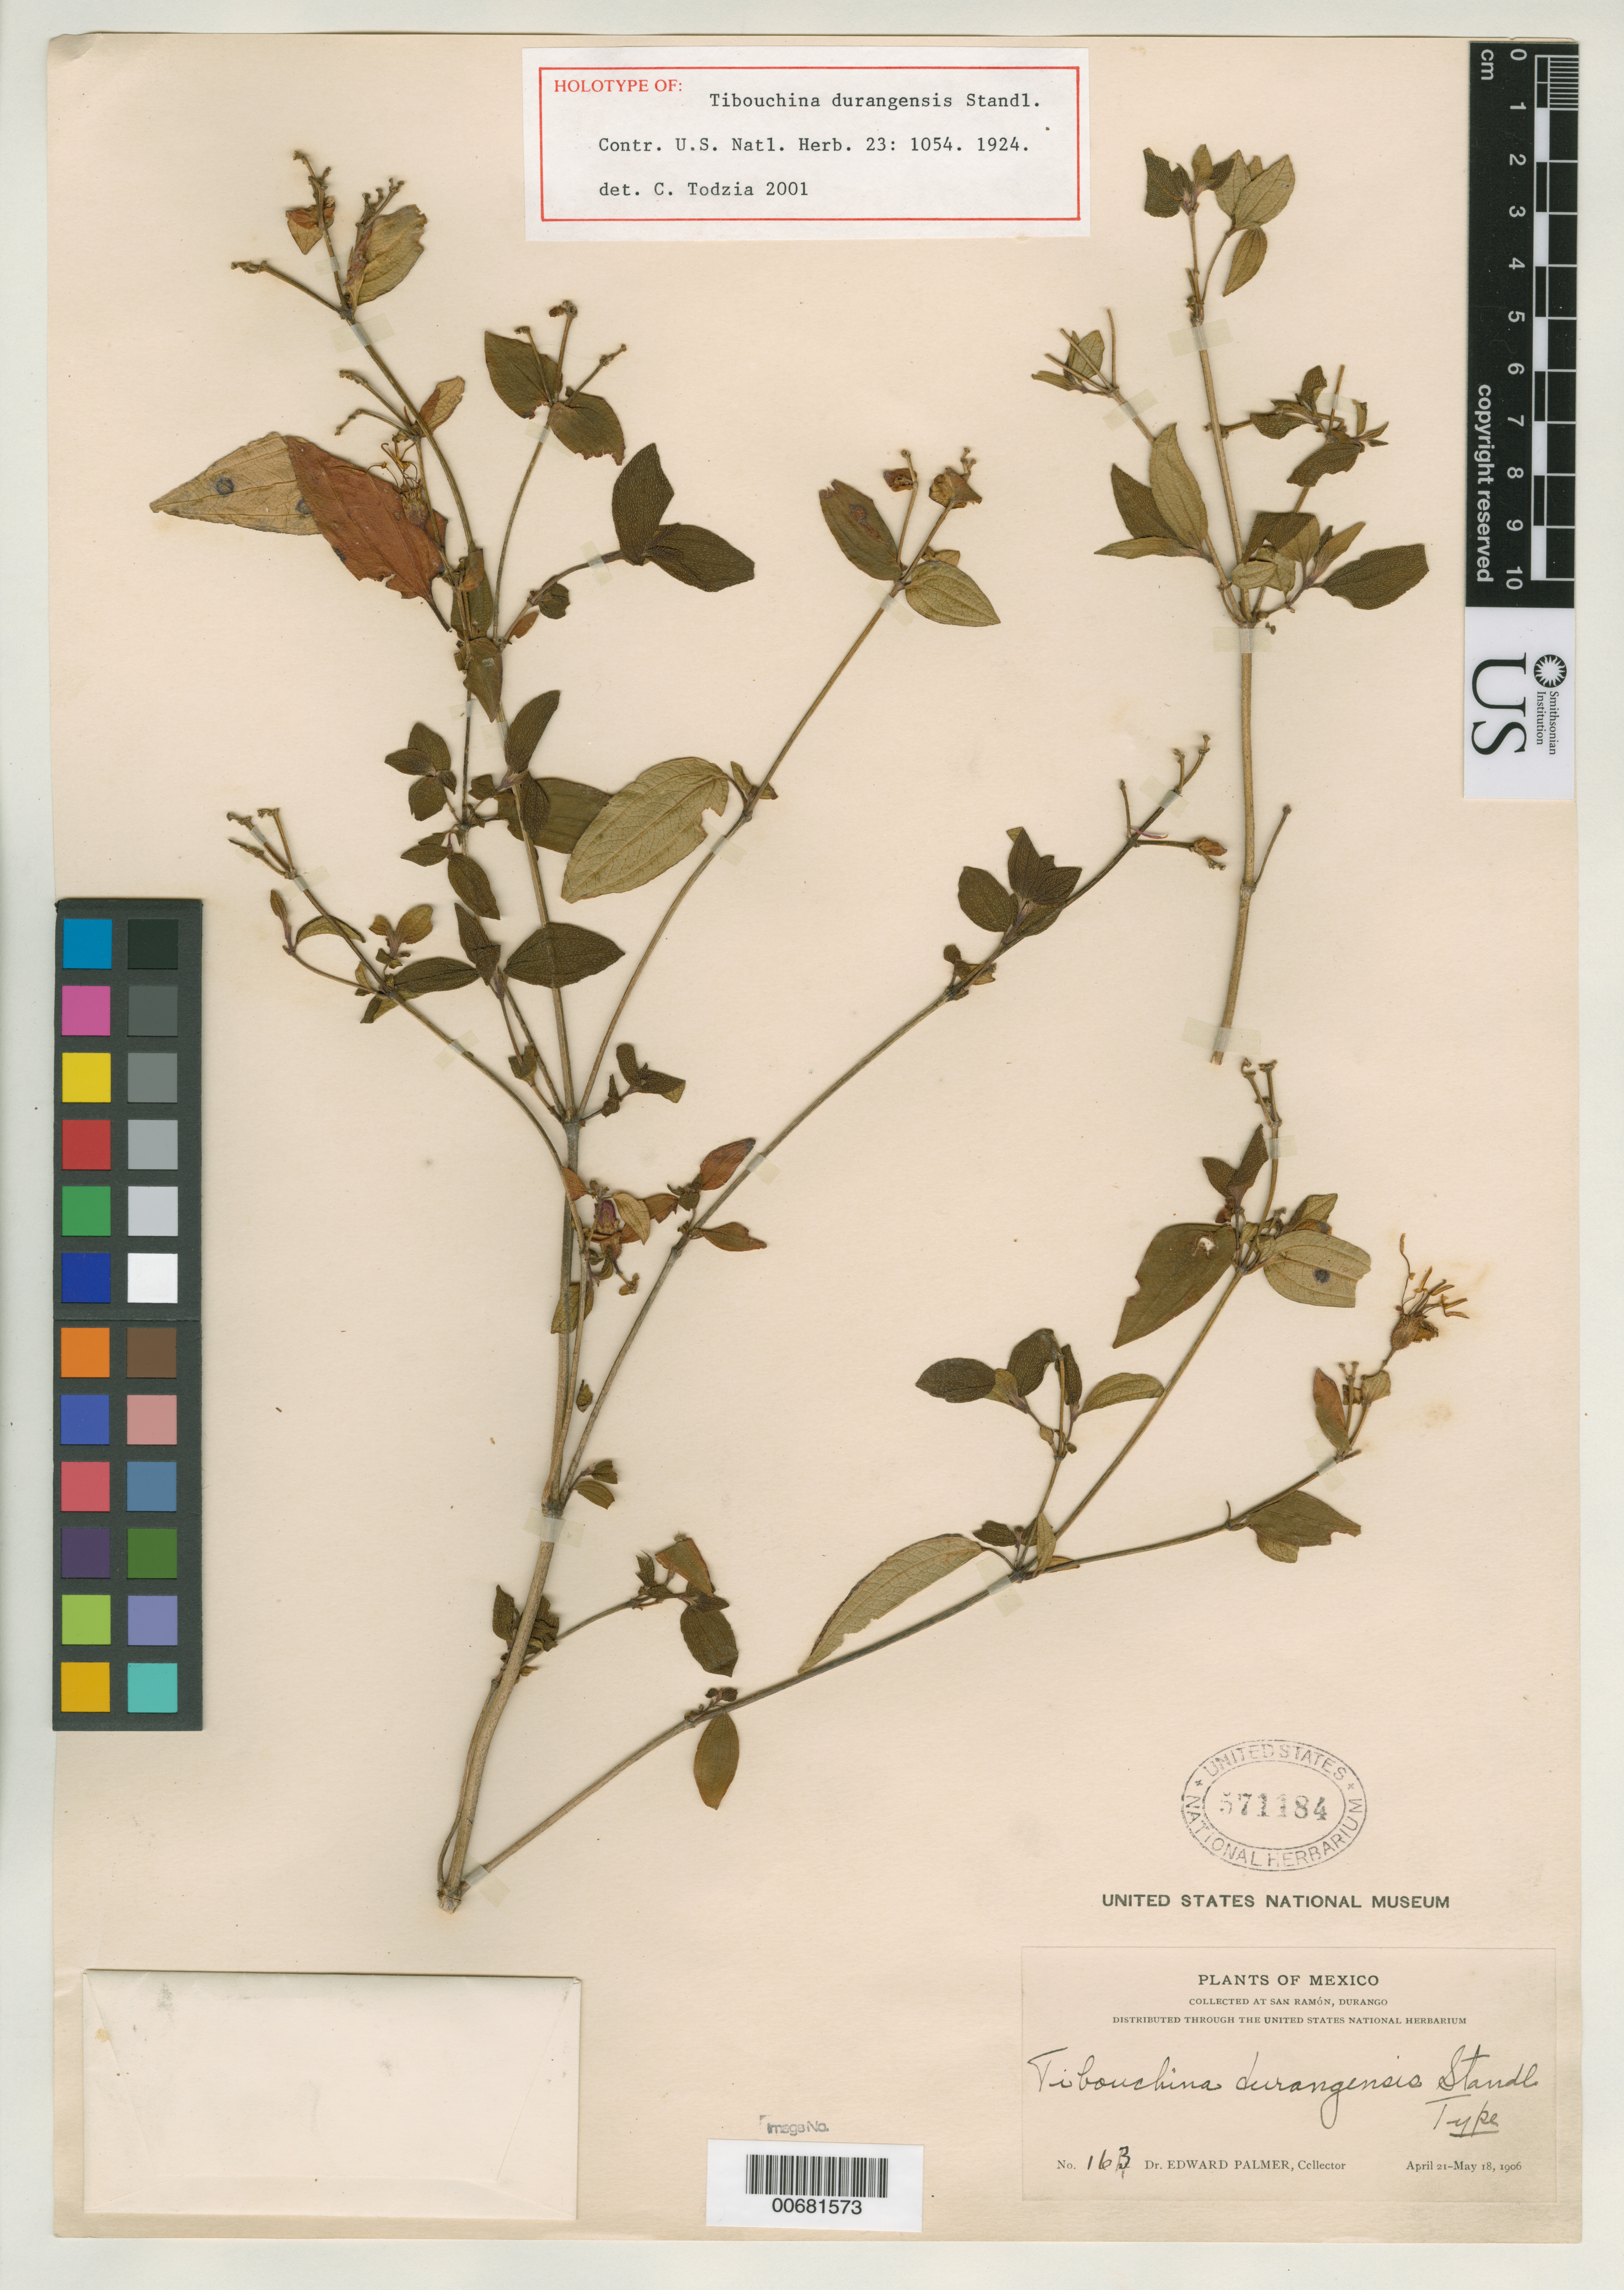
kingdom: Plantae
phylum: Tracheophyta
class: Magnoliopsida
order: Myrtales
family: Melastomataceae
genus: Tibouchina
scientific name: Tibouchina durangensis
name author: Standl.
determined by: Todzia, C. A., (TEX), University of Texas Austin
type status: Holotype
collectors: E. Palmer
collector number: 163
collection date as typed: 21 Apr 1906 to 18 May 1906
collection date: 1906-04-21/1906-05-18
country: Mexico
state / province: Durango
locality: San Ramon.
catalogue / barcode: US 571184